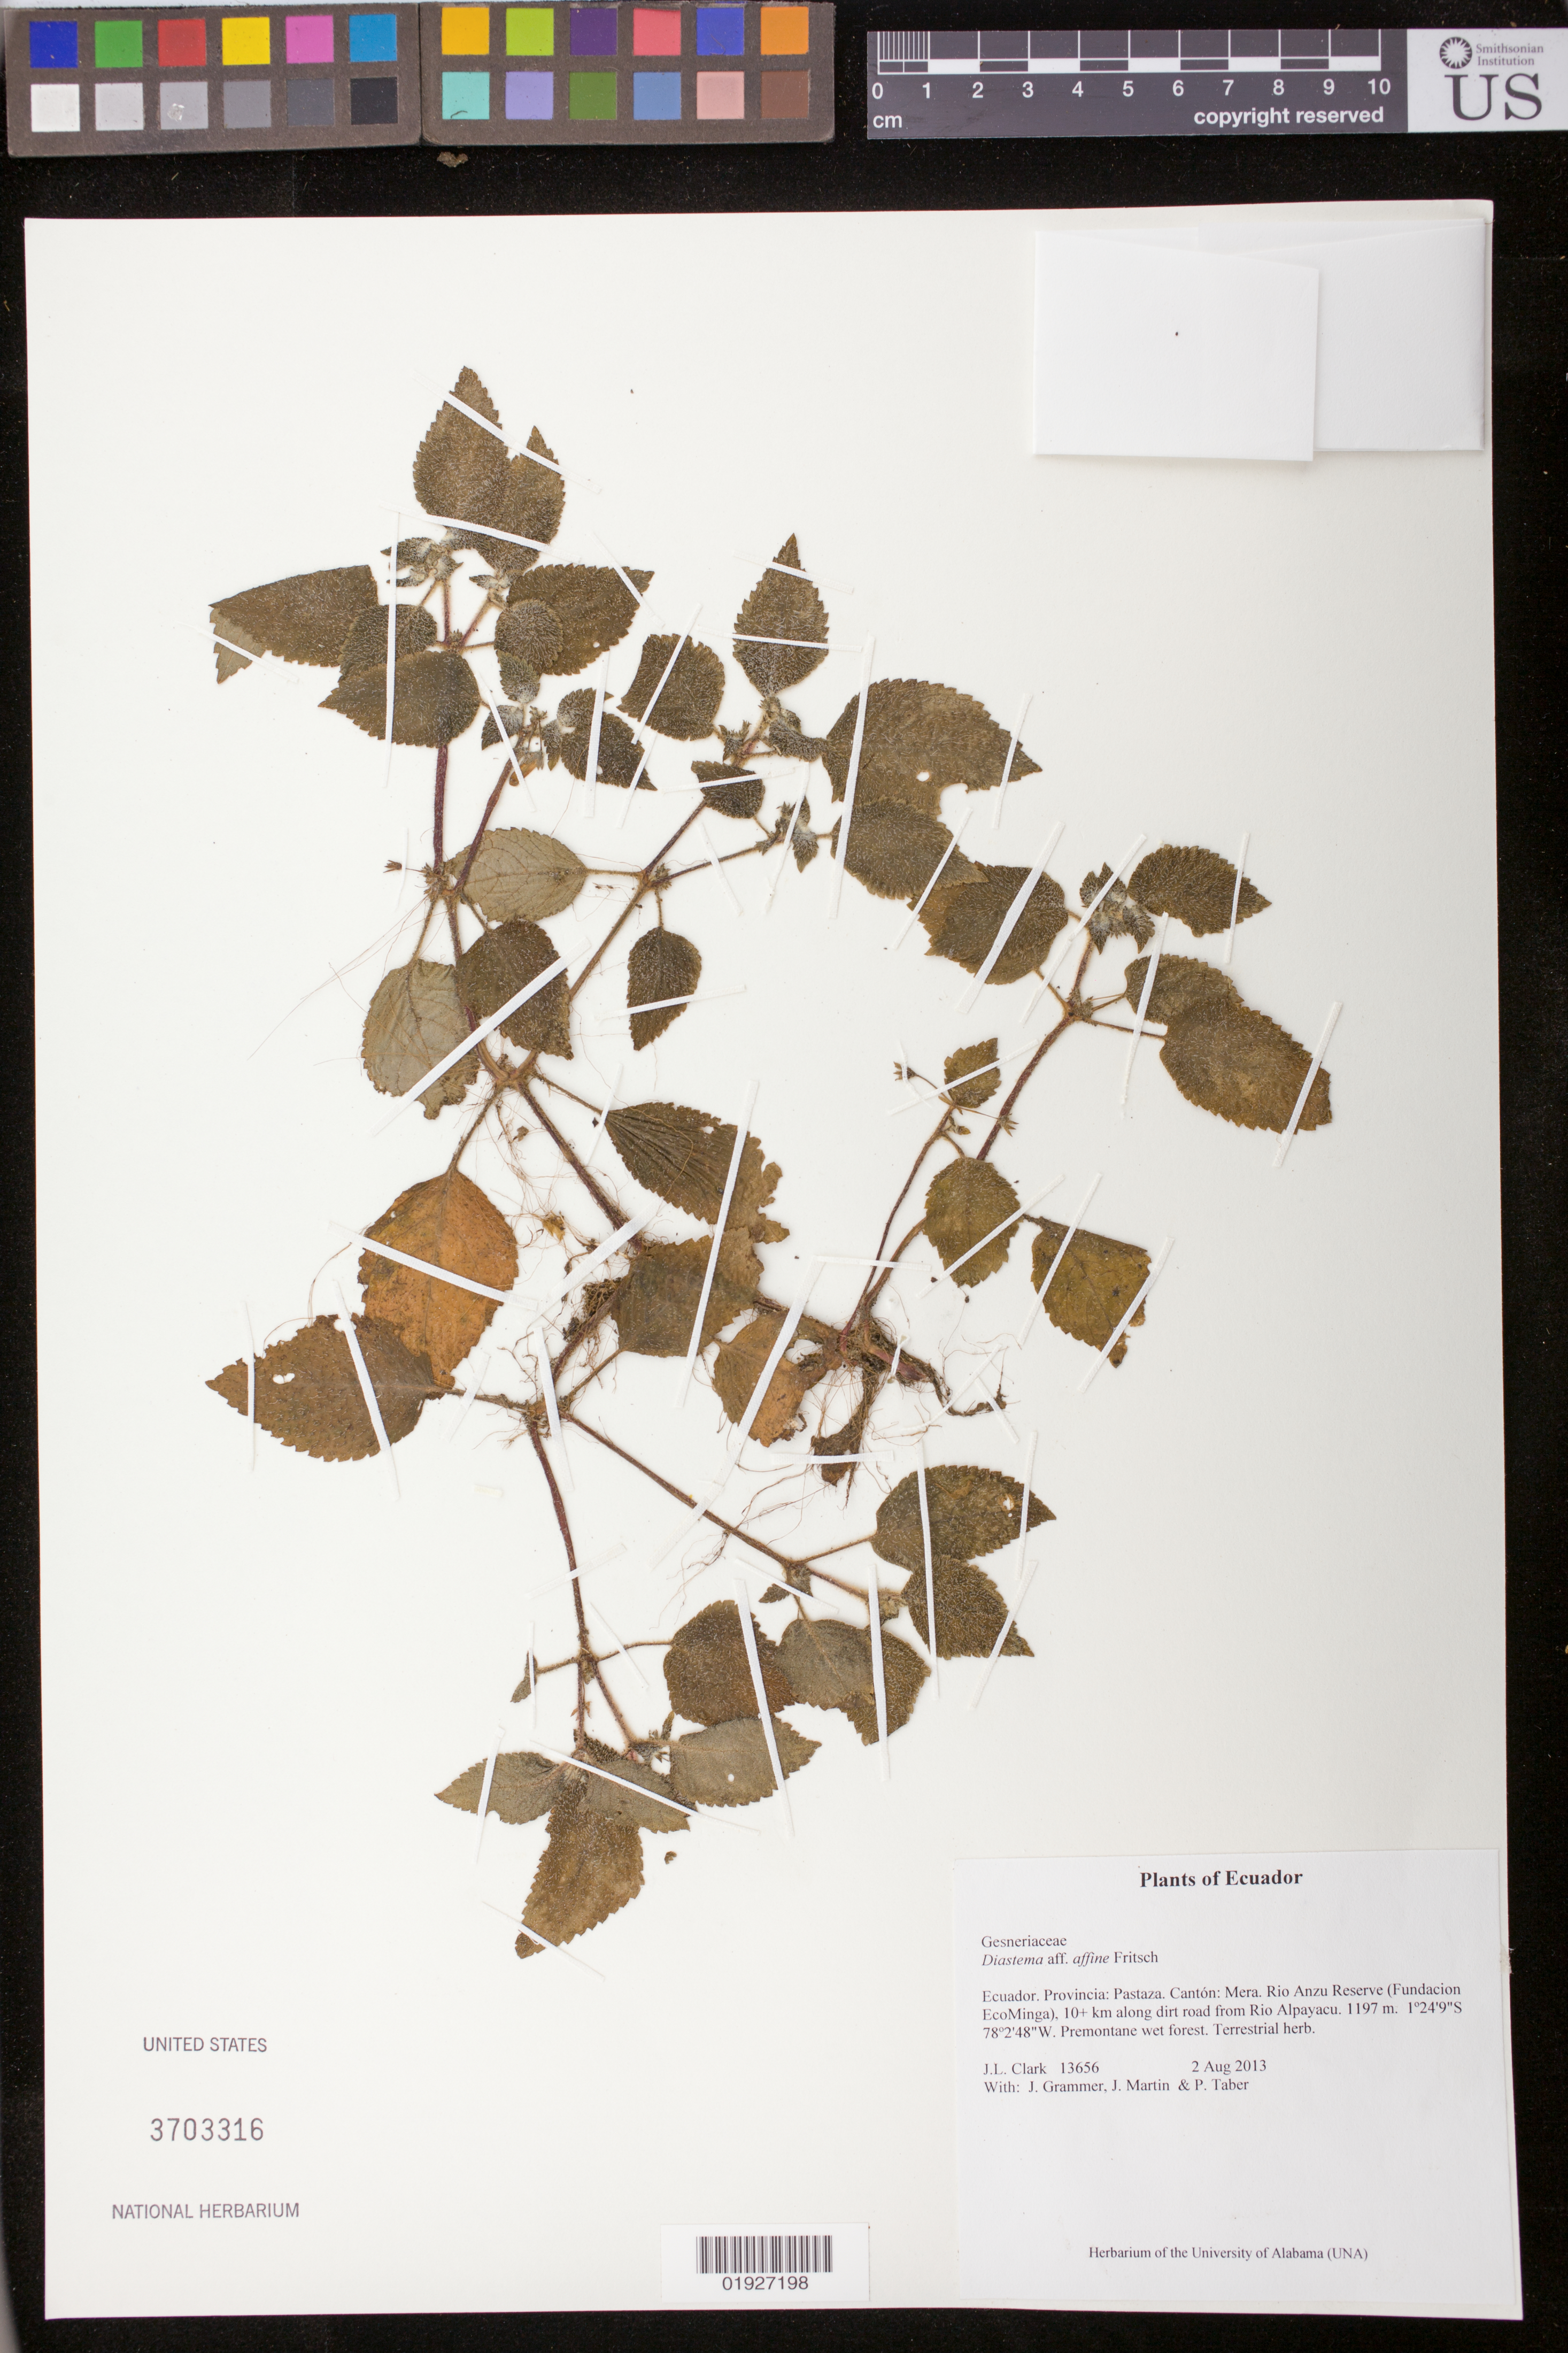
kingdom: Plantae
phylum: Tracheophyta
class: Magnoliopsida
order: Lamiales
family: Gesneriaceae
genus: Diastema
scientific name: Diastema affine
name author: Fritsch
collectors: J. L. Clark, J. Grammer, J. Martin & P. Taber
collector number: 13656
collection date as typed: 2 Aug 2013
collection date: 2013-08-02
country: Ecuador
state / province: Pastaza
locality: Ecuador, Provincia: Pastaza. Canton: Mera. Rio Anzu Reserve (Fundacion EcoMinga), 10± along dirt road from Rio Alpayacu.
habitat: Premontane wet forest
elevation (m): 1197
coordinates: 1°24'9"S, 78°2'48"W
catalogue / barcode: US 3703316